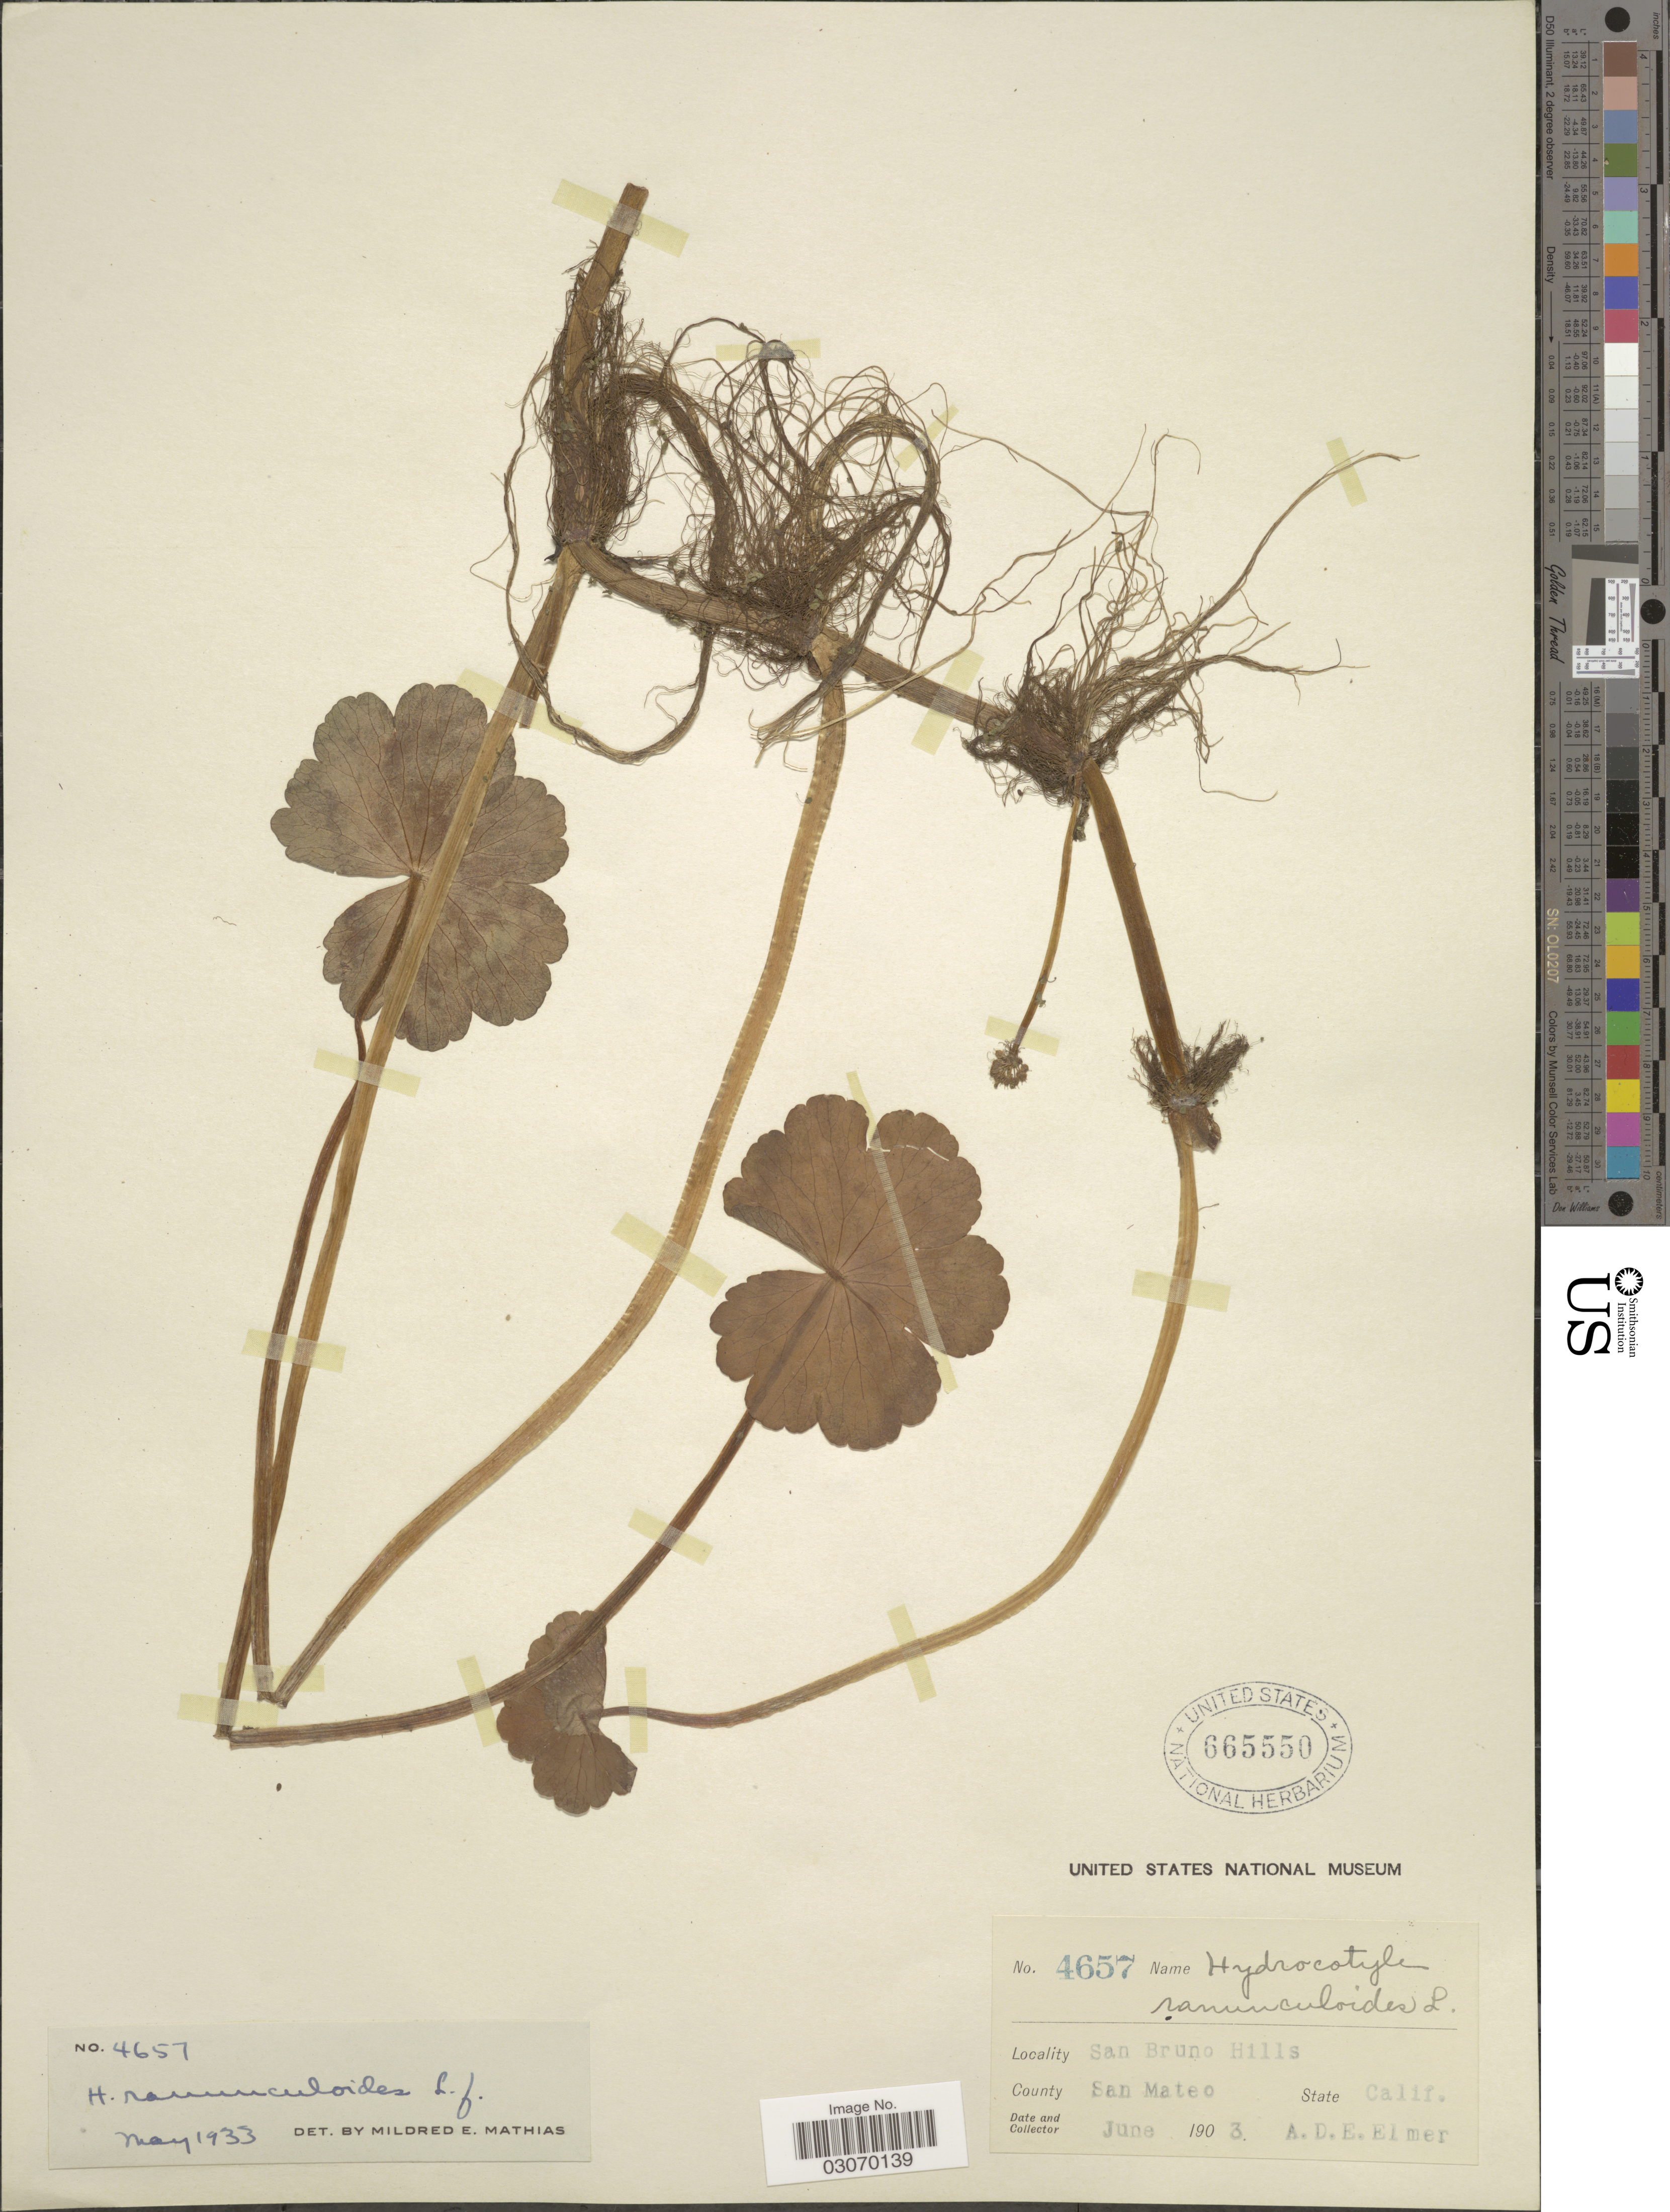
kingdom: Plantae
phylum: Tracheophyta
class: Magnoliopsida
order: Apiales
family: Araliaceae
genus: Hydrocotyle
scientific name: Hydrocotyle ranunculoides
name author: L. f.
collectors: A. D. E. Elmer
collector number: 4657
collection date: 1903-06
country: United States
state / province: California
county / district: San Mateo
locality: San Bruno Hills. County San Mateo.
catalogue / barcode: US 665550